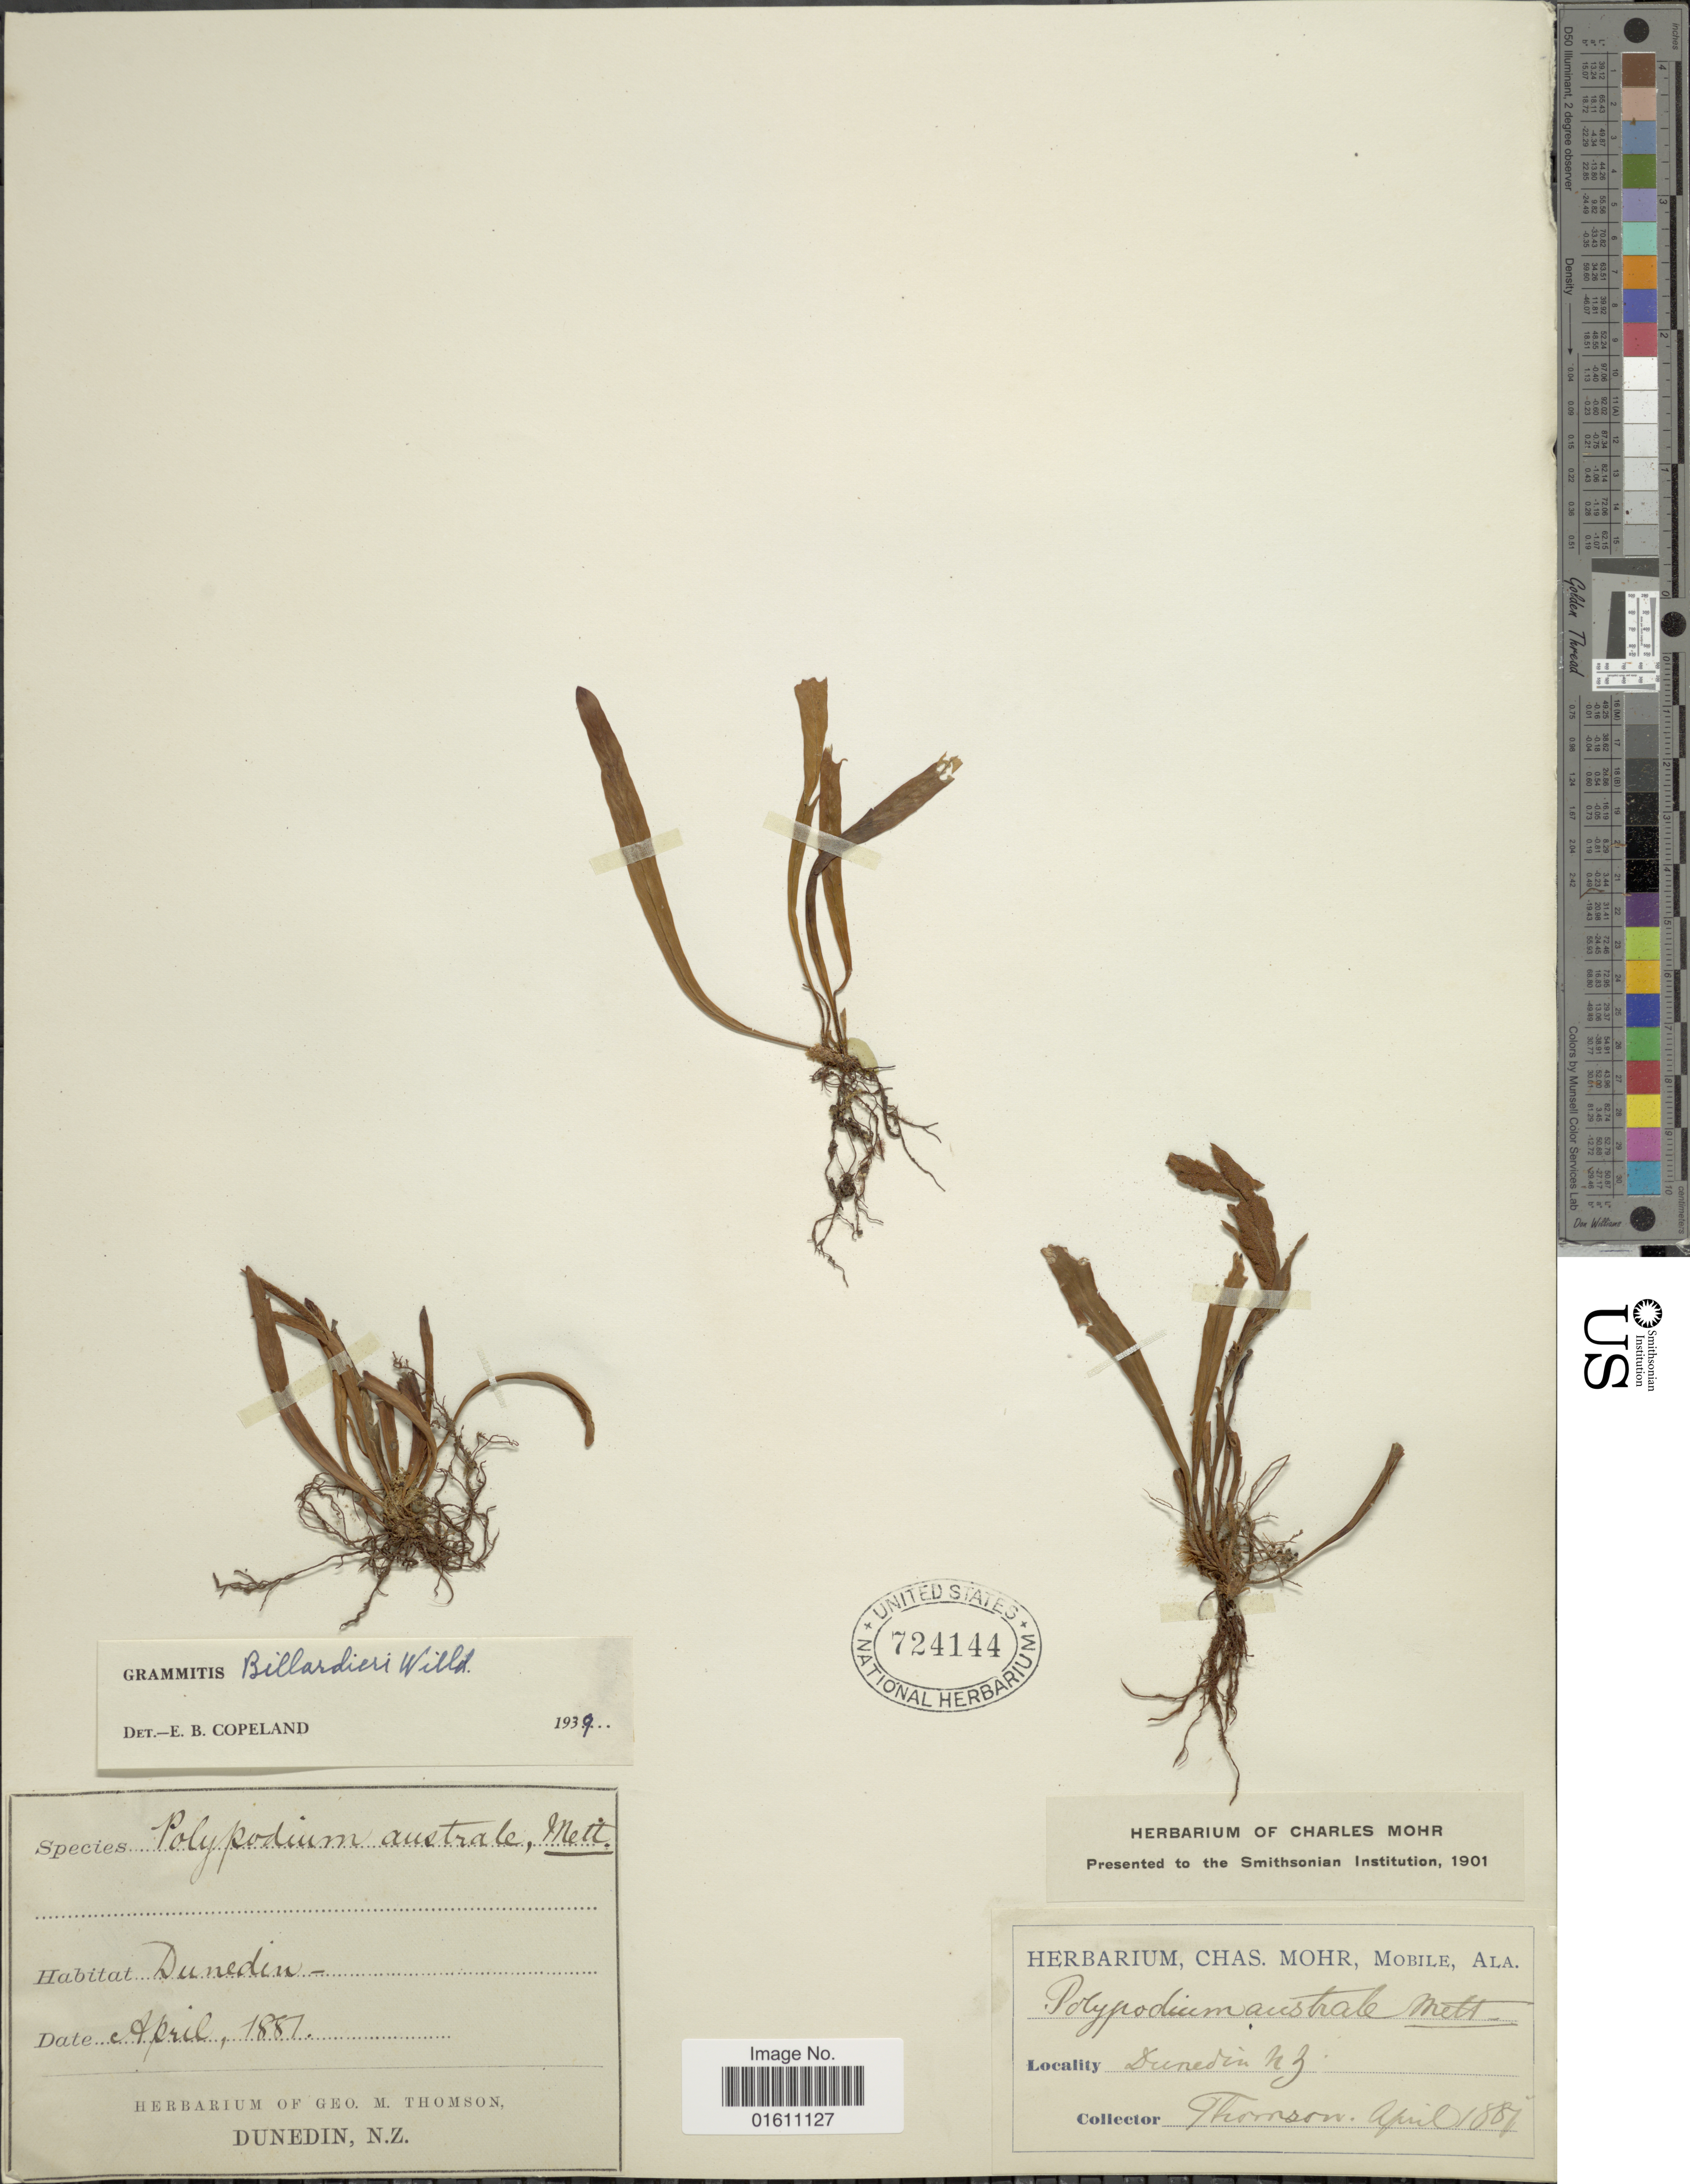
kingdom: Plantae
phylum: Tracheophyta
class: Polypodiopsida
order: Polypodiales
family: Polypodiaceae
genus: Notogrammitis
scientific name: Notogrammitis billardierei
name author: (Willd.) Parris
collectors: G. M. Thomson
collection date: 1881-04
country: New Zealand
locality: Dunedin, N. Z.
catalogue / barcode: US 724144